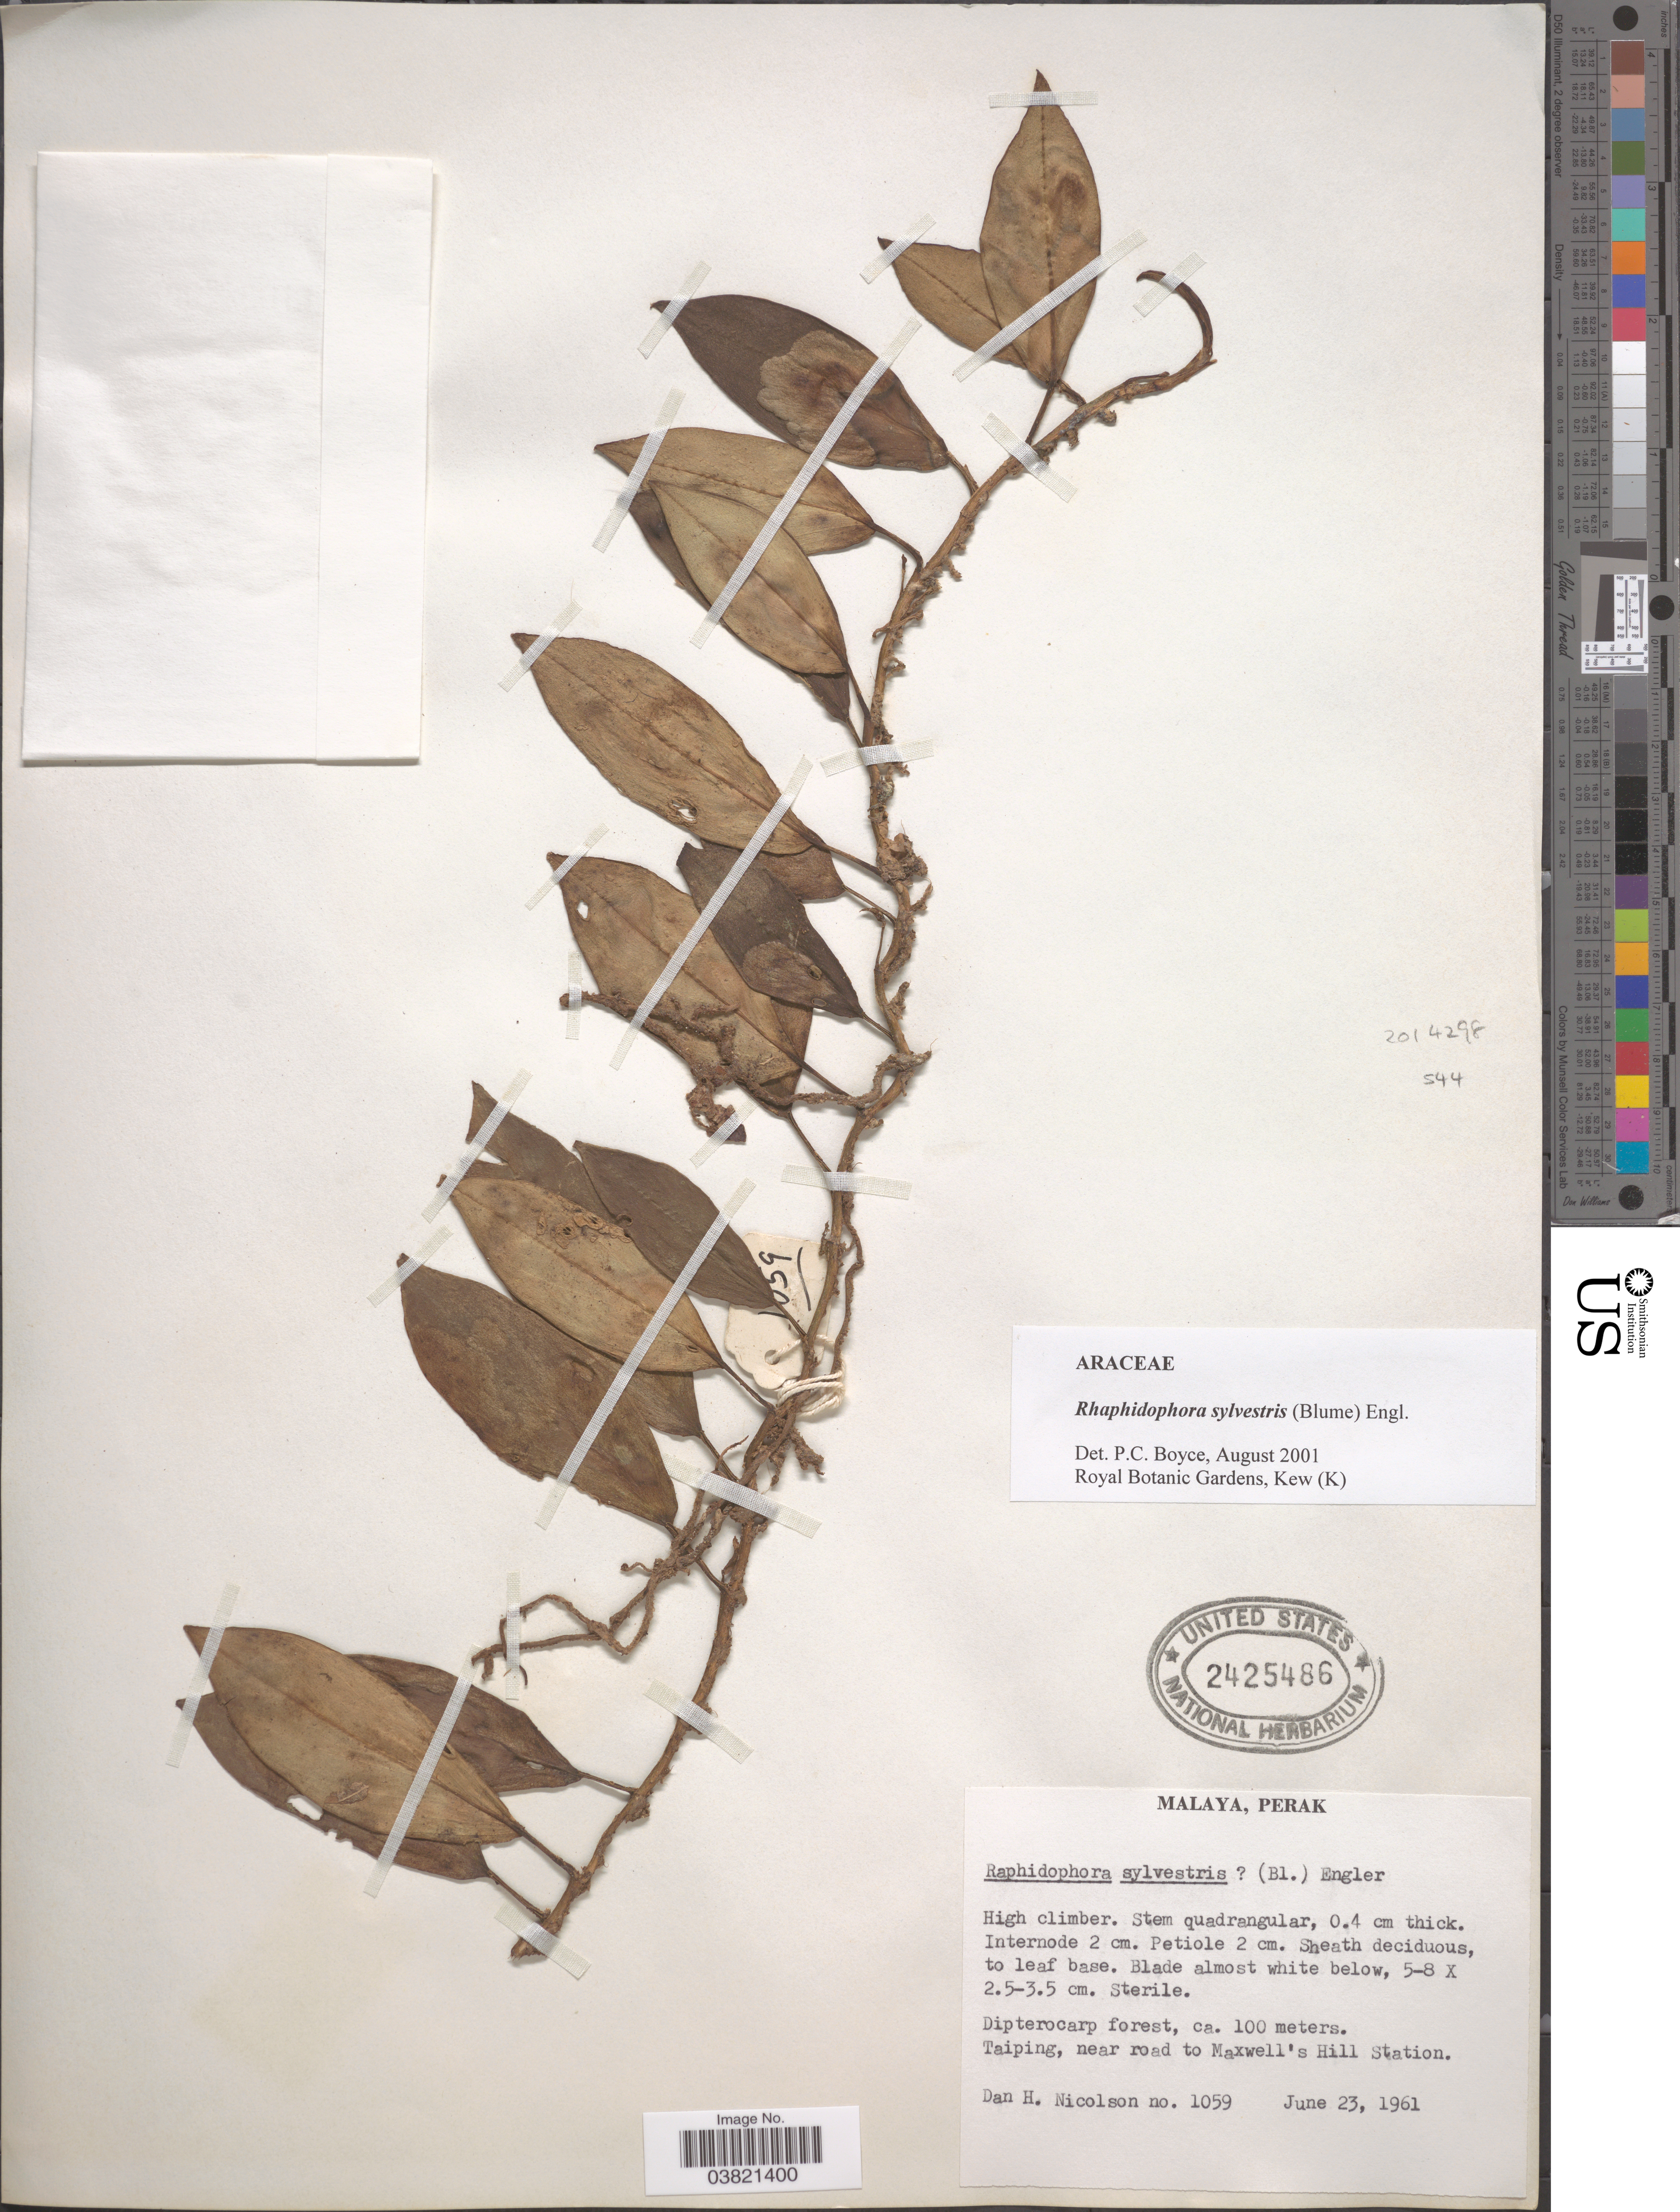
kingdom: Plantae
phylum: Tracheophyta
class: Liliopsida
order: Alismatales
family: Araceae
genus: Rhaphidophora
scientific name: Rhaphidophora sylvestris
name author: (Blume) Engl.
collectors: D. H. Nicolson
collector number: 1059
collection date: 1961-06-23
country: Malaysia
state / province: Perak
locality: Malaya. Taiping, near road to Maxwell's Hill Station.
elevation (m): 100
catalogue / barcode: US 2425486